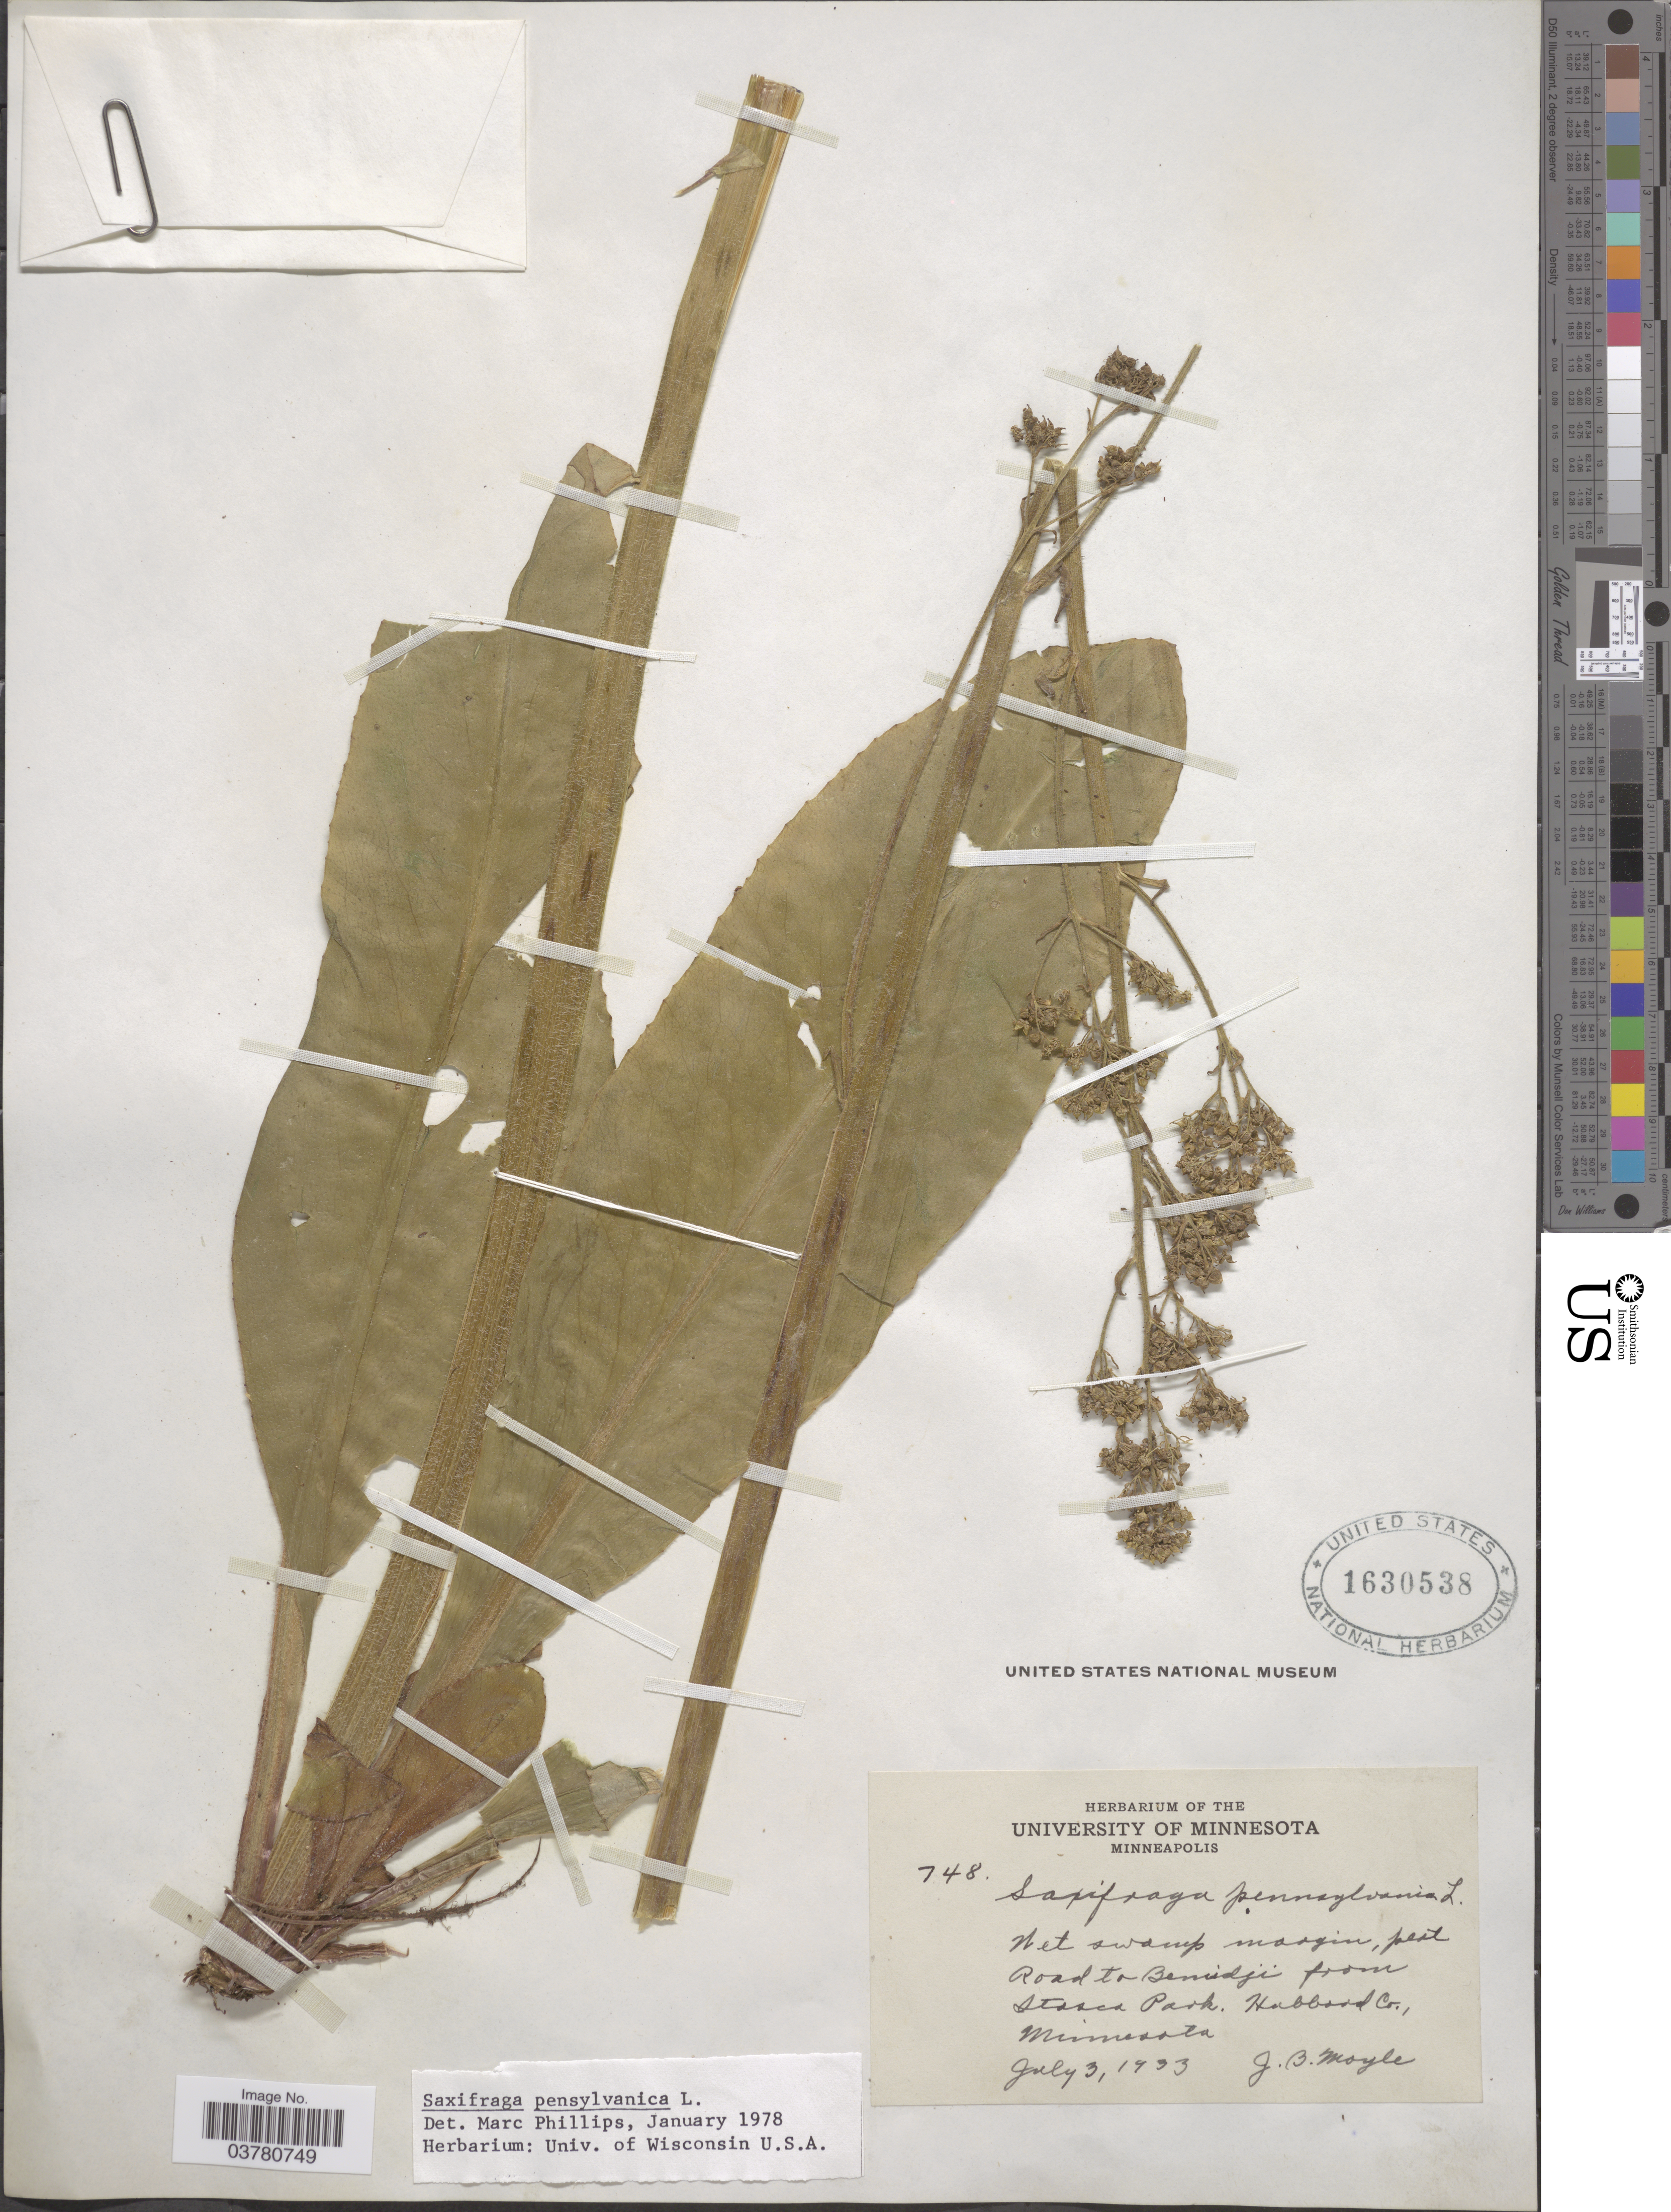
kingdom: Plantae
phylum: Tracheophyta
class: Magnoliopsida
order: Saxifragales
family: Saxifragaceae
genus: Micranthes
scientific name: Micranthes pensylvanica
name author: (L.) Haw.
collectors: J. Moyle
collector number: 748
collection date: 1933-07-03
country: United States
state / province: Minnesota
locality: Wet swamp margin, past road to Bemidji from Itasca Park. Hubbard Co.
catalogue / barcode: US 1630538